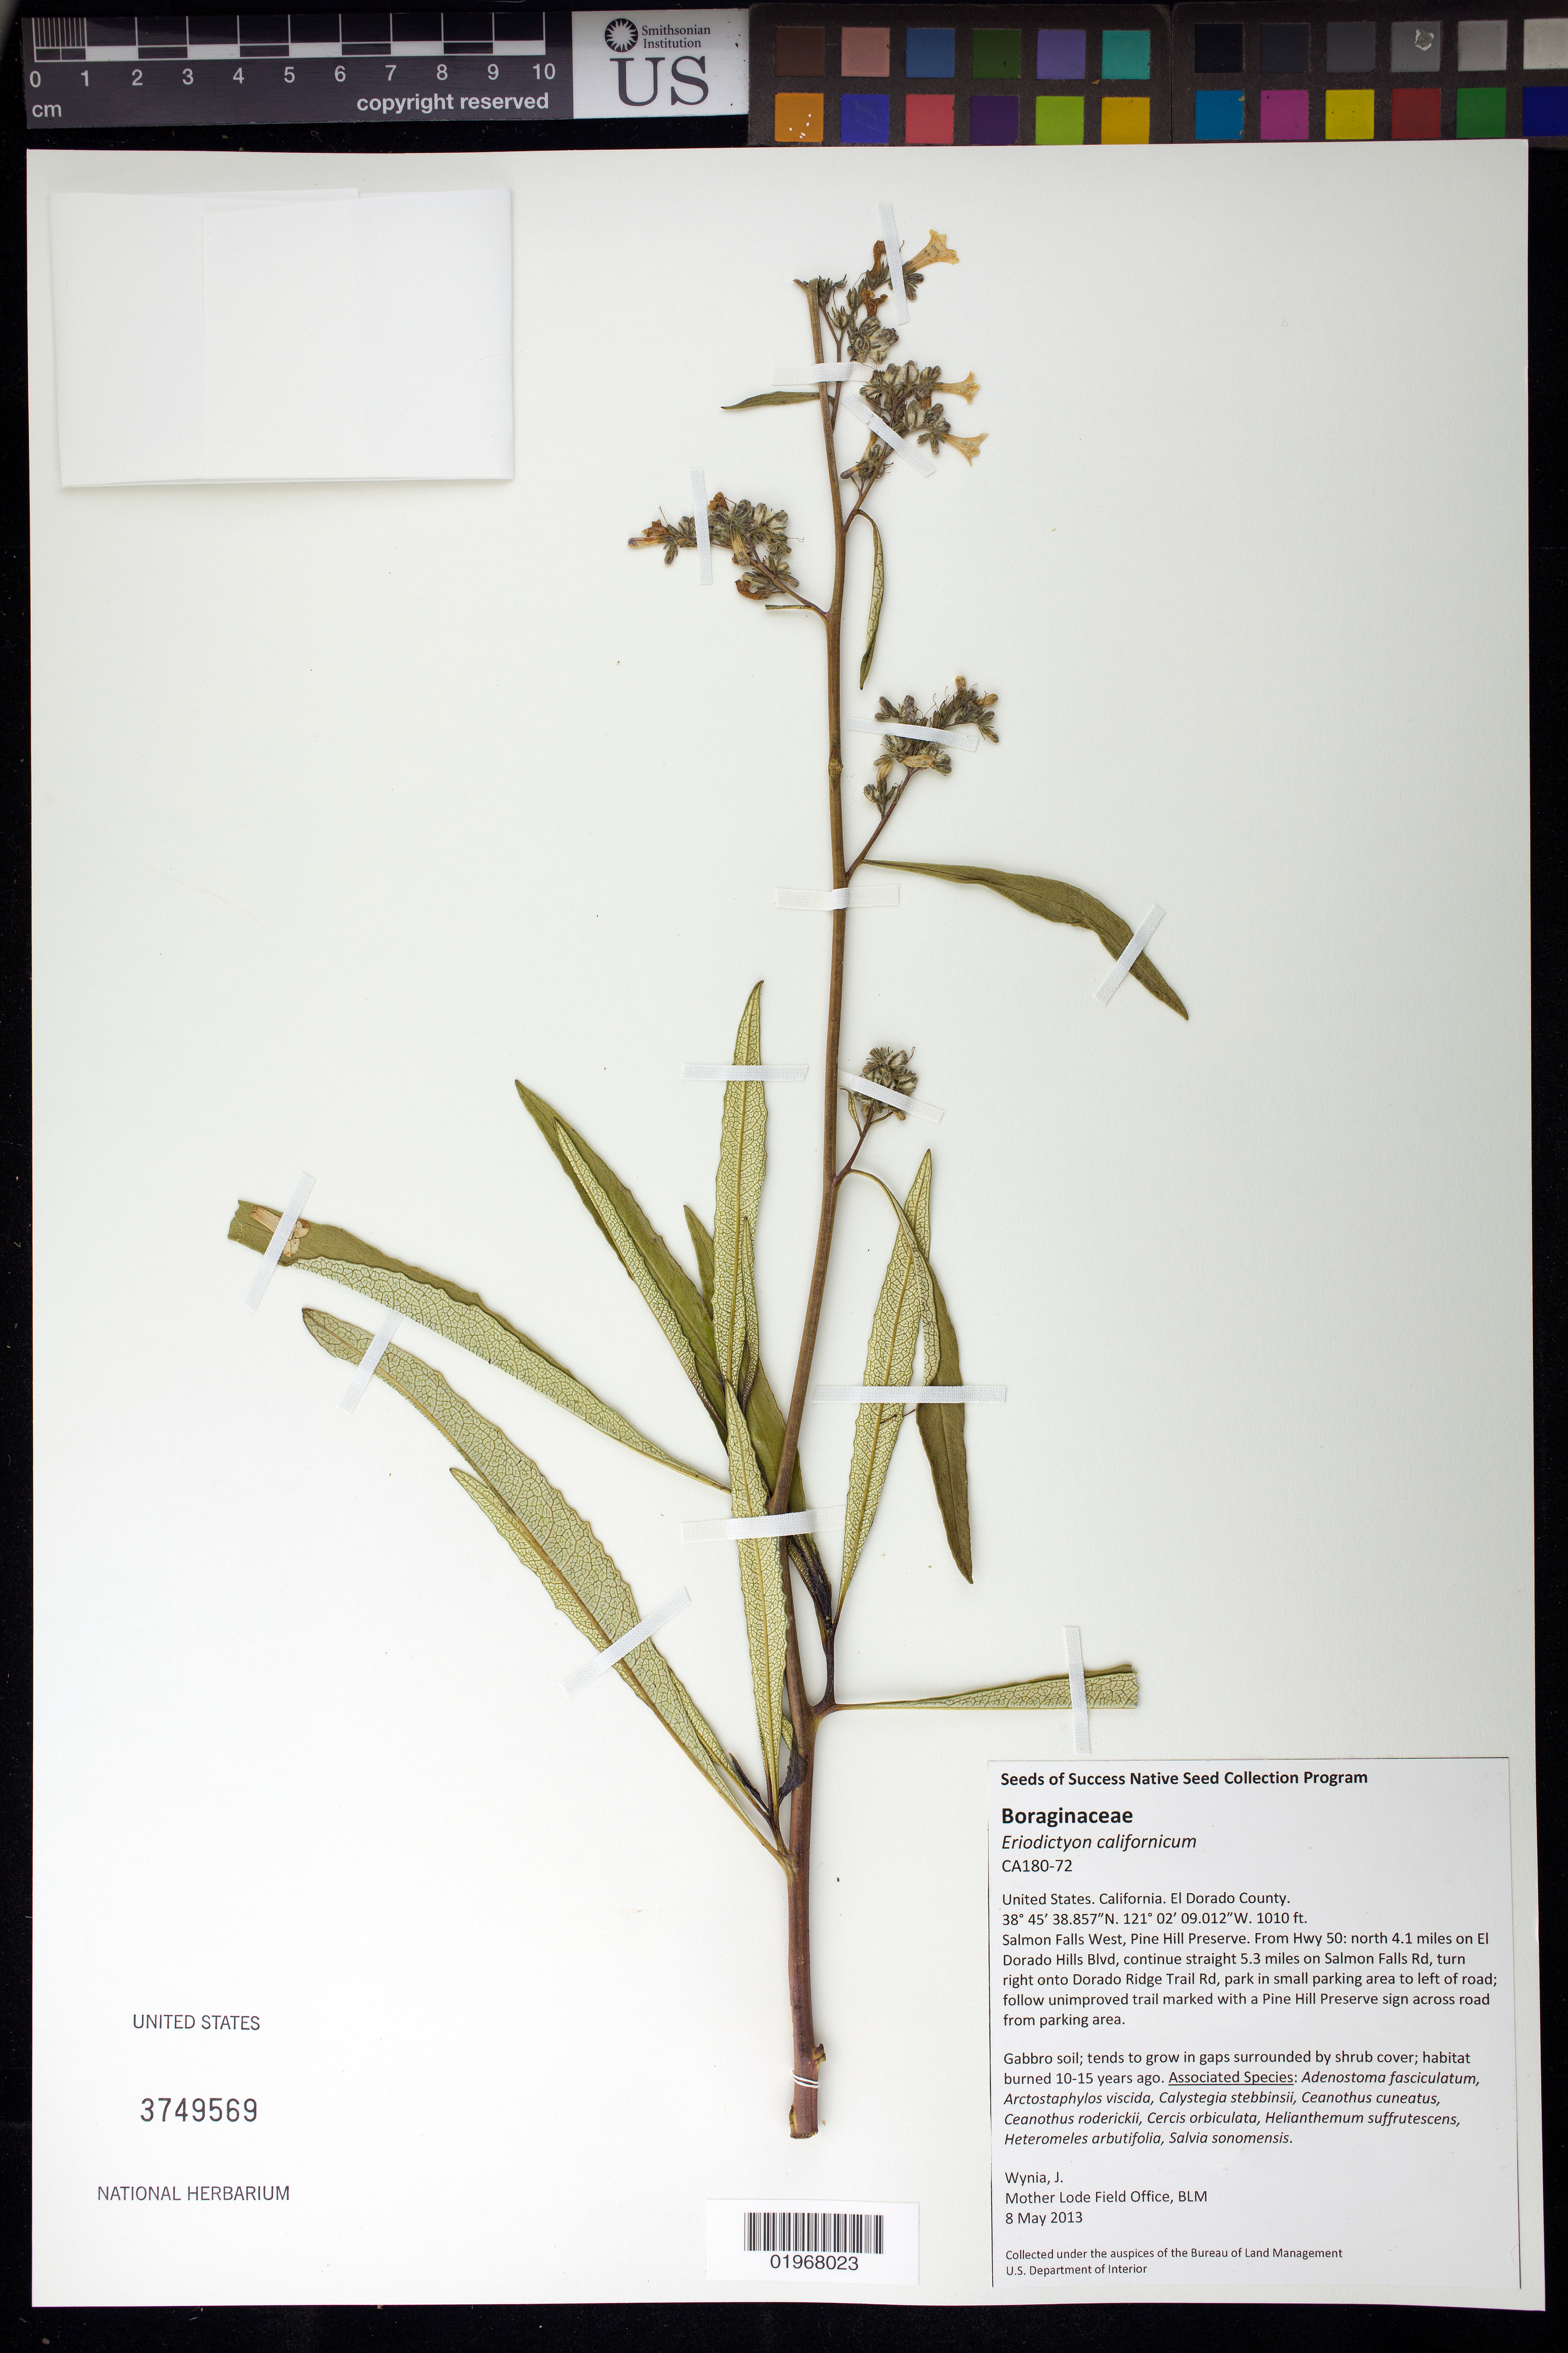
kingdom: Plantae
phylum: Tracheophyta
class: Magnoliopsida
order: Boraginales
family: Namaceae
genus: Eriodictyon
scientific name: Eriodictyon californicum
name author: (Hook. & Arn.) Torr.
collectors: J. Wynia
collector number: CA180-72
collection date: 2013-05-08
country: United States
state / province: California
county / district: El Dorado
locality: Salmon Falls West, Pine Hill Preserve.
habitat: Gabbro soil, in gaps surrounded by shrub cover, habitat burned 10-15 years ago.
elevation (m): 308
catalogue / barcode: US 3749569